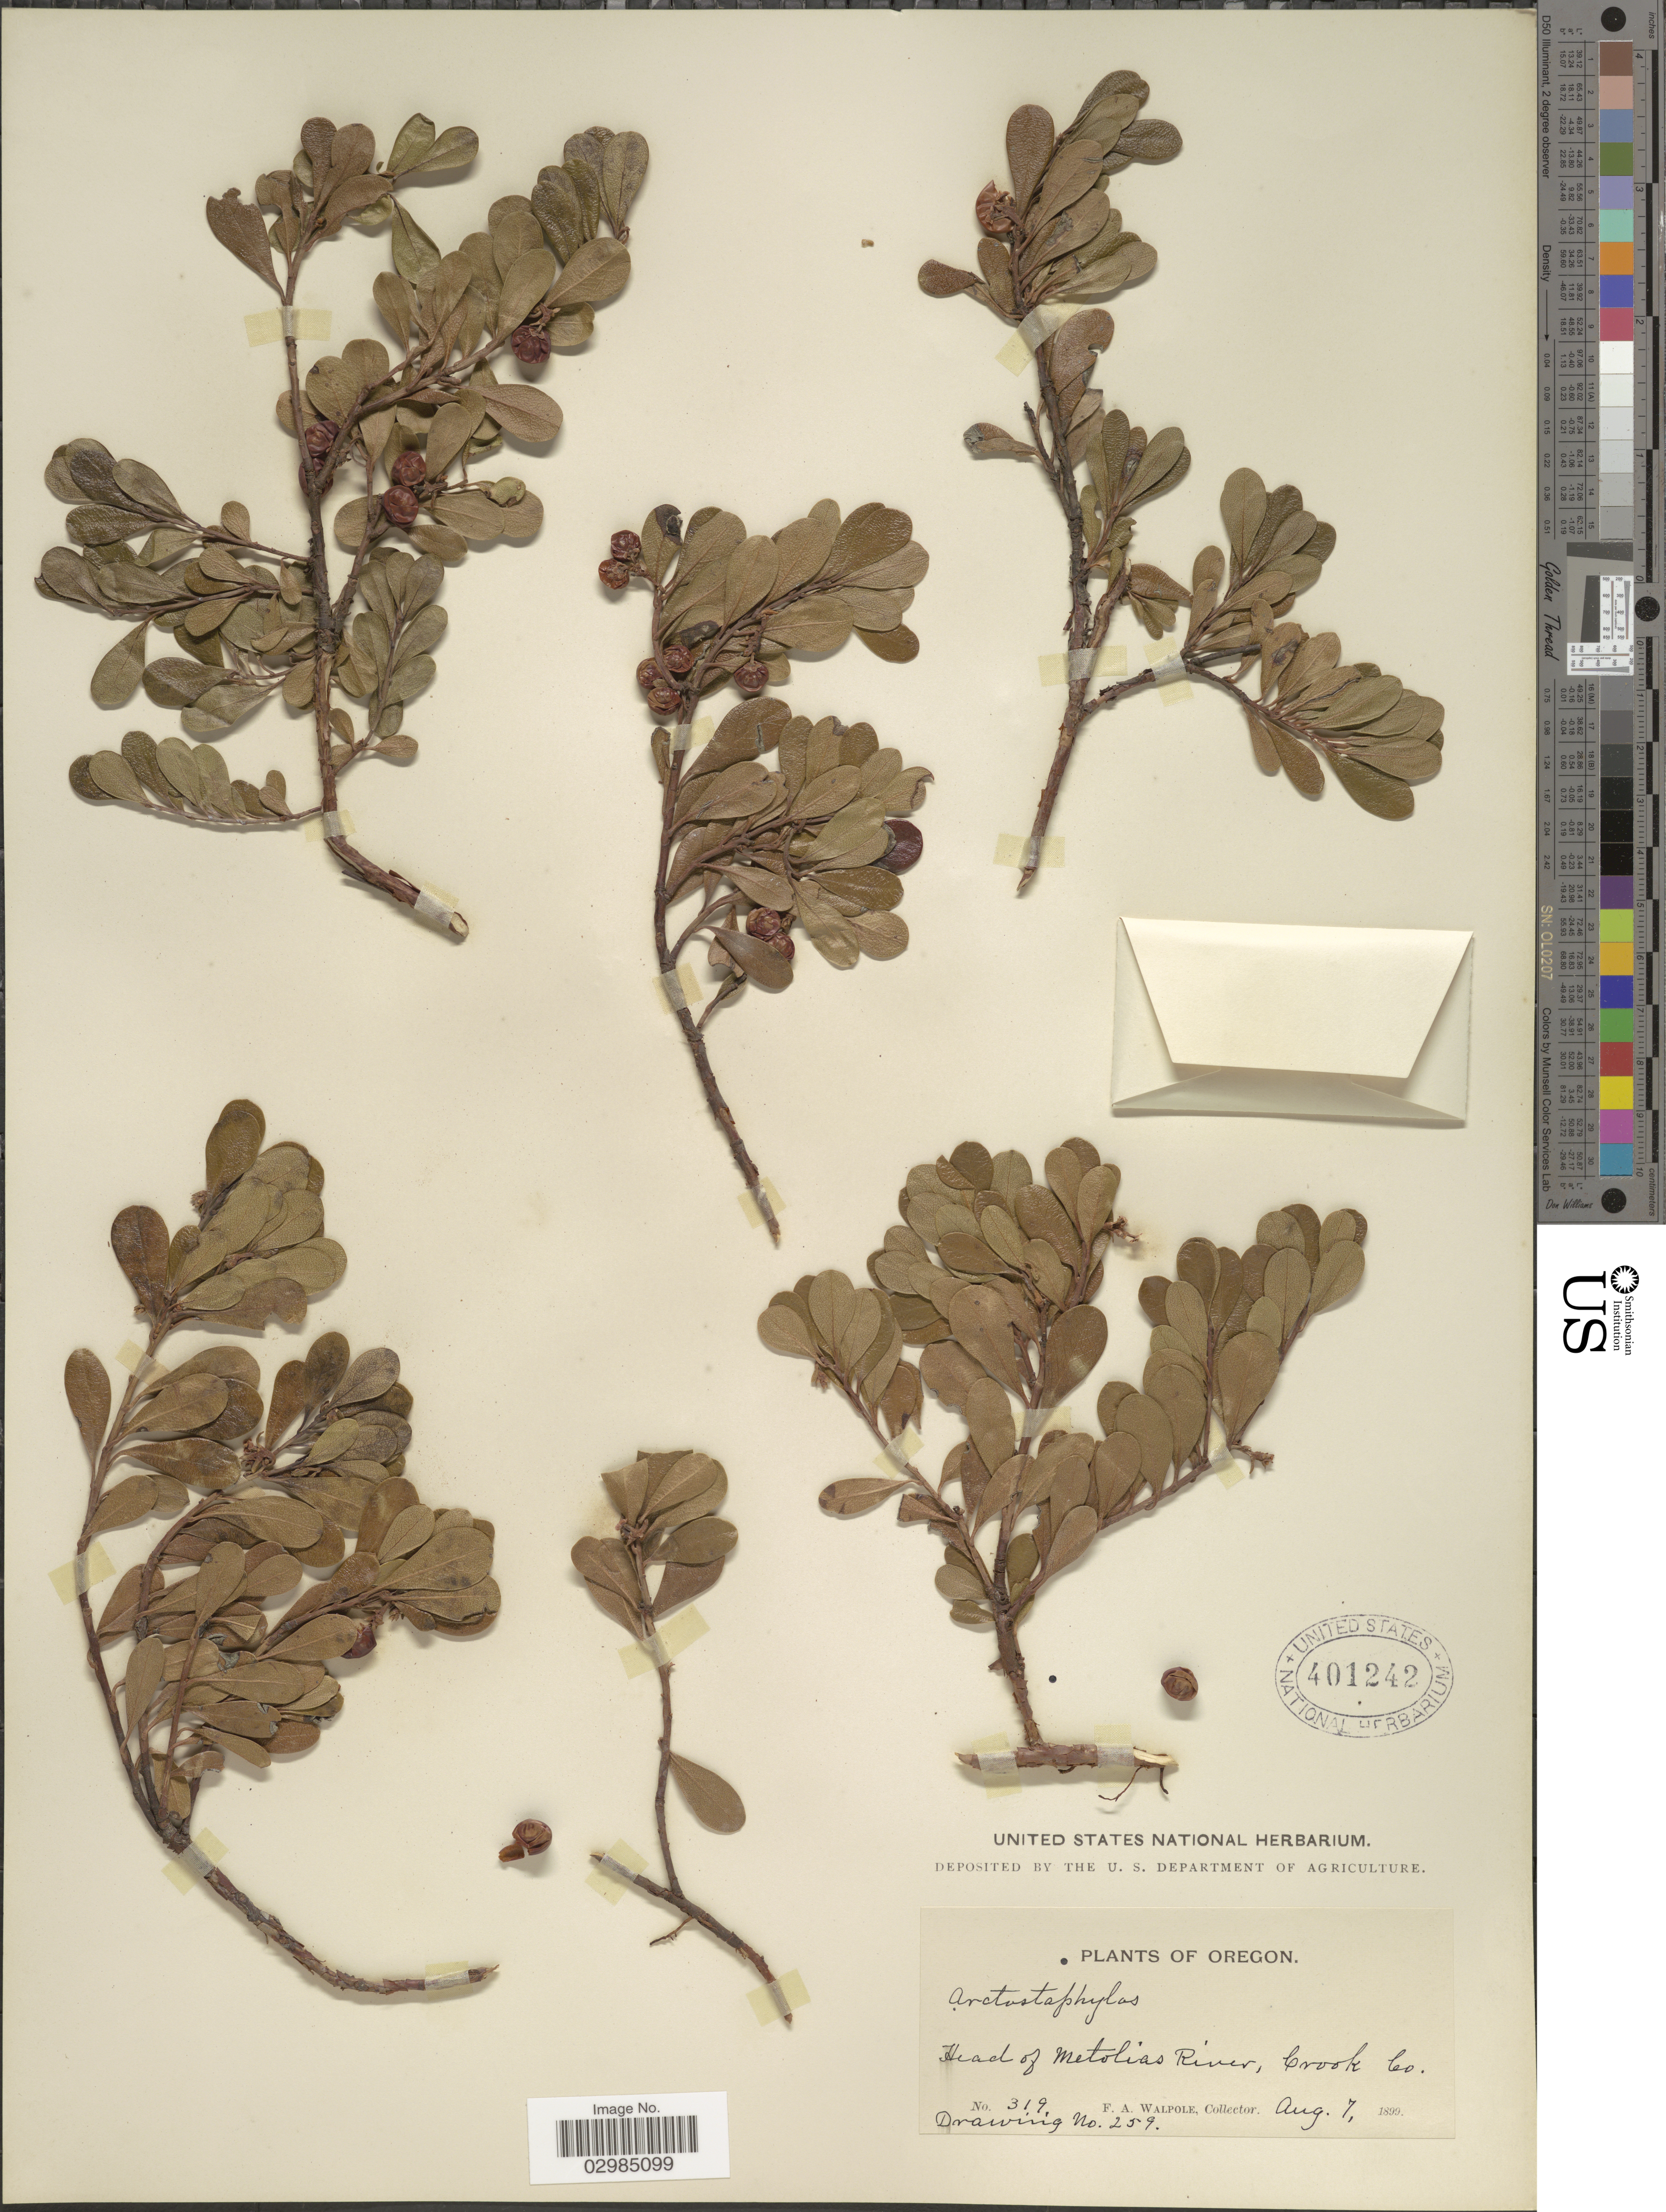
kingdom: Plantae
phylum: Tracheophyta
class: Magnoliopsida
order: Ericales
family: Ericaceae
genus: Arctostaphylos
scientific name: Arctostaphylos uva-ursi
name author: (L.) Spreng.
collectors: F. Walpole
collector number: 319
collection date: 1899-08-07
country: United States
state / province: Oregon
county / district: Crook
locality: Head of Metolias River, Crook Co.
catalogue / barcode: US 401242